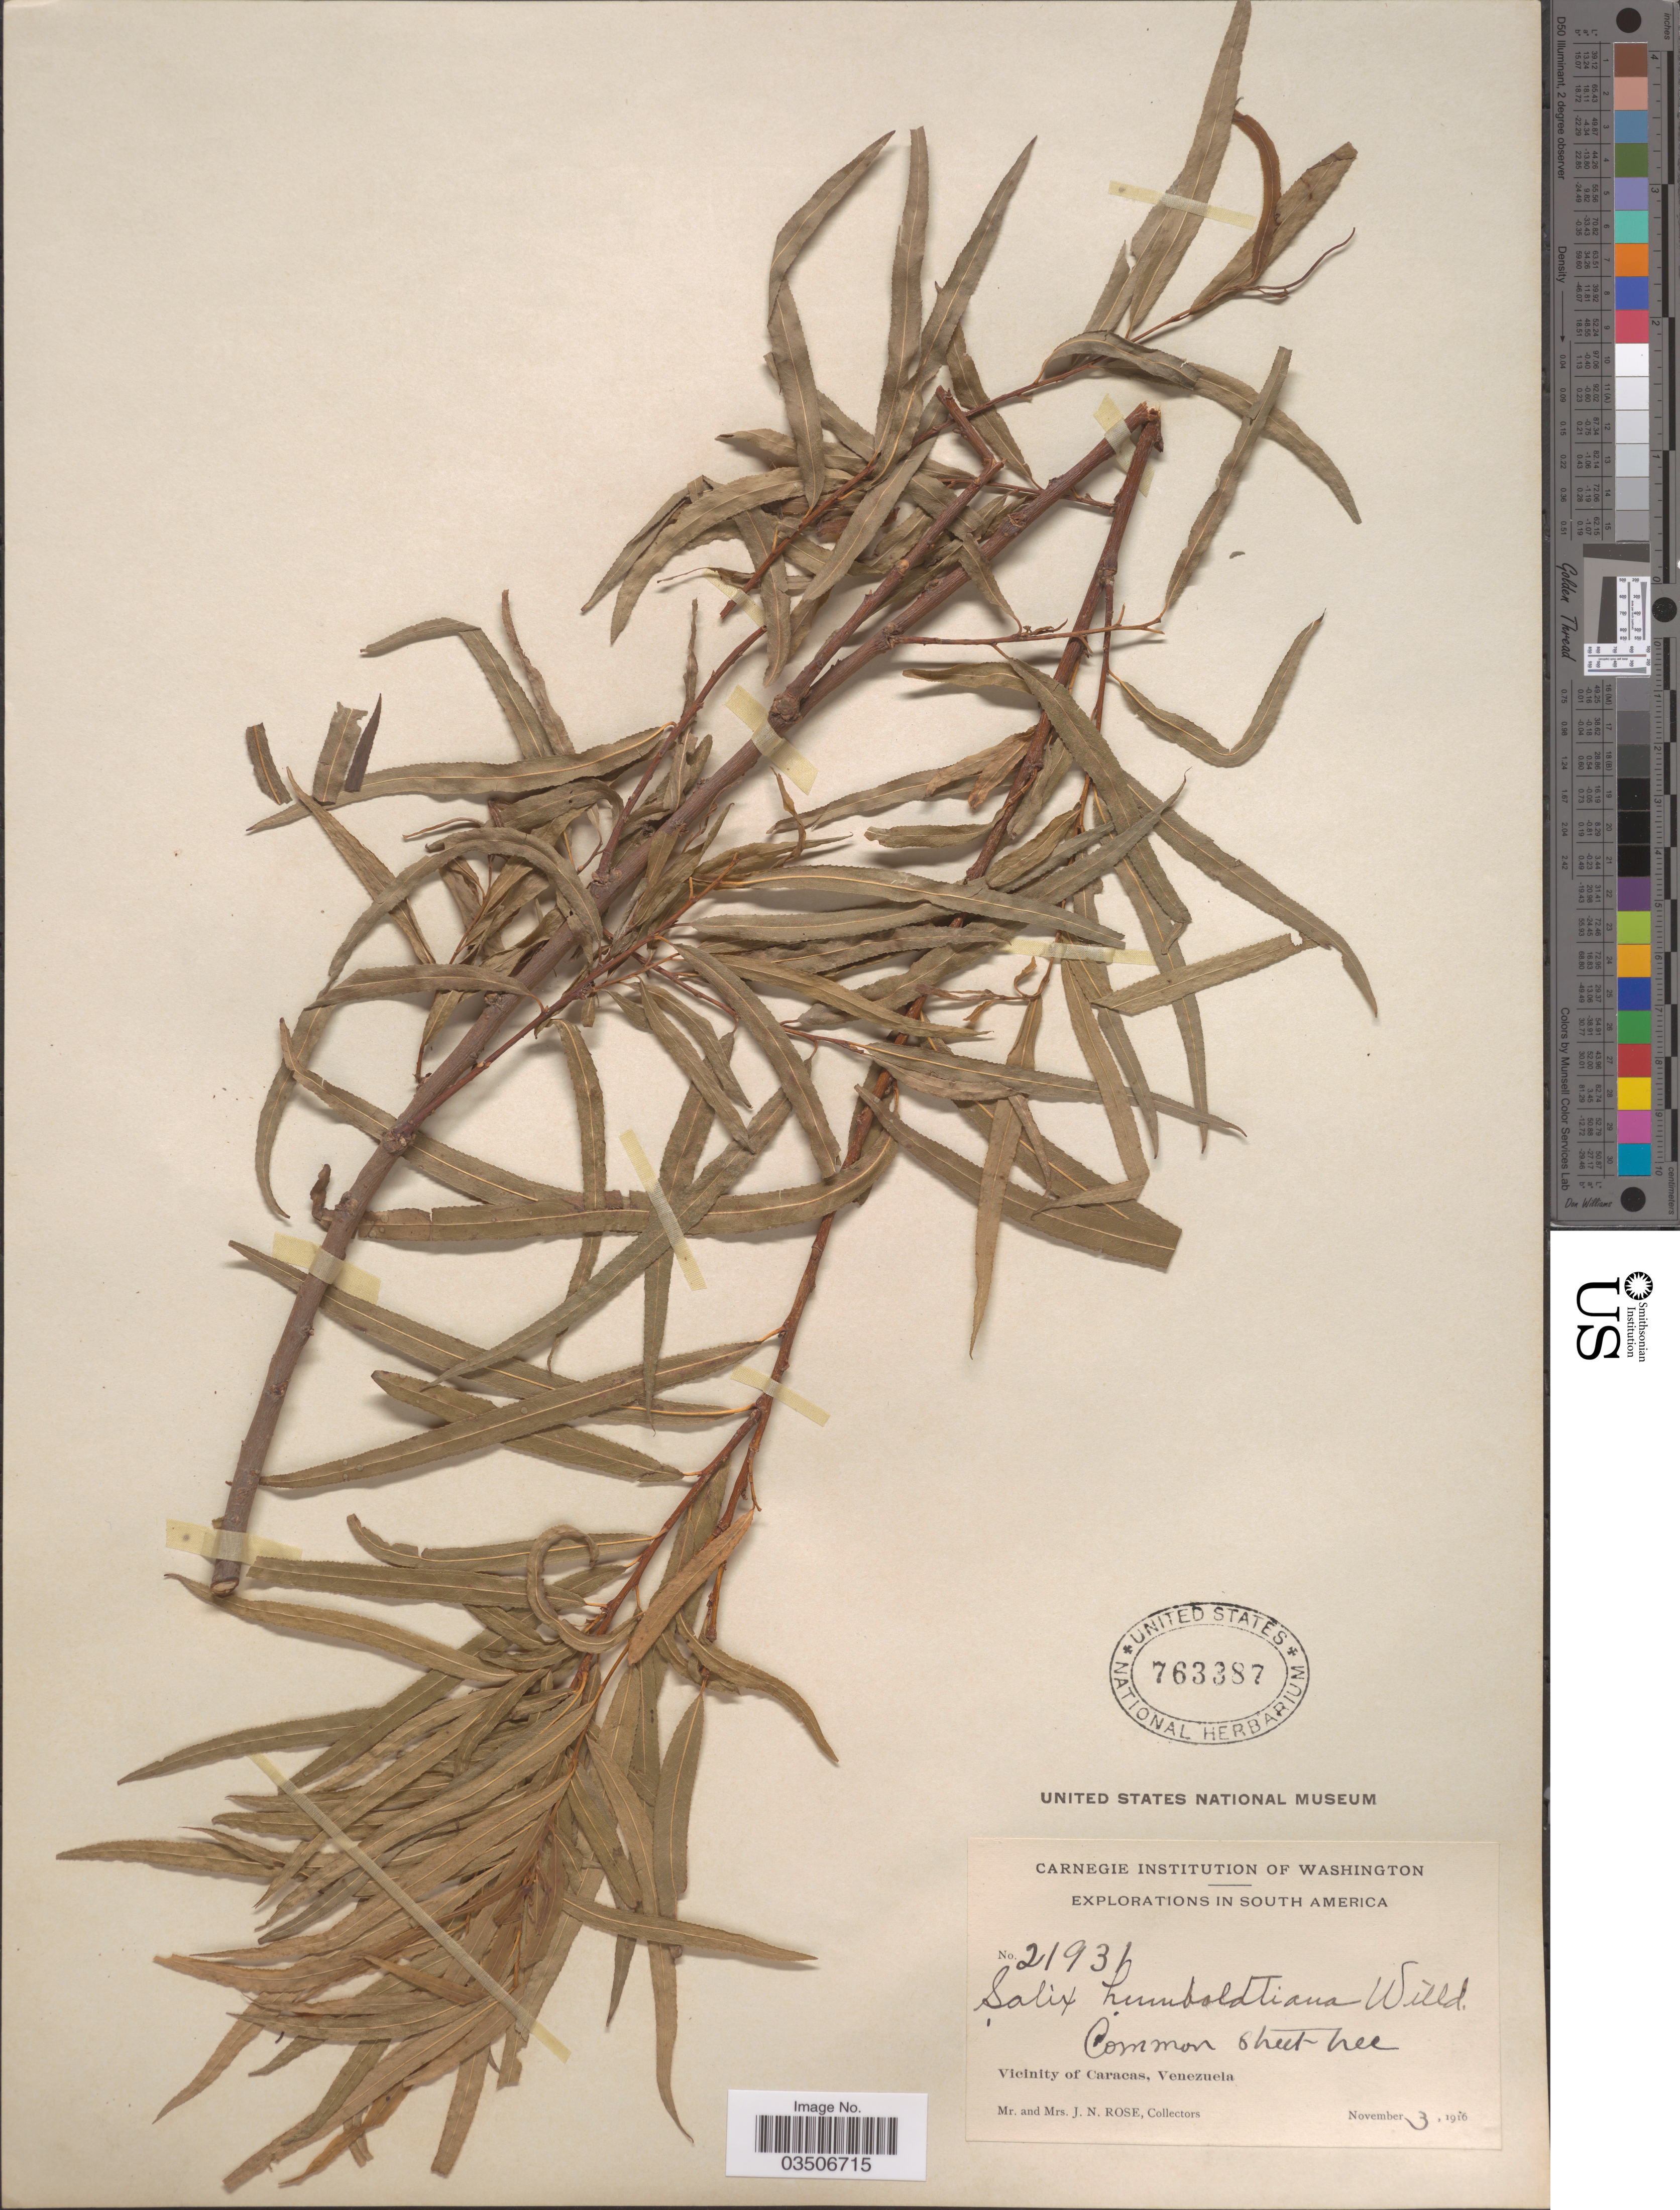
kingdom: Plantae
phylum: Tracheophyta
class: Magnoliopsida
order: Malpighiales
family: Salicaceae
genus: Salix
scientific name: Salix humboldtiana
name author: Willd.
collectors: J. N. Rose & L. B. Rose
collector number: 21931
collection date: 1916-11-03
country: Venezuela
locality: Vicinity of Caracas.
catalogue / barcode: US 763387